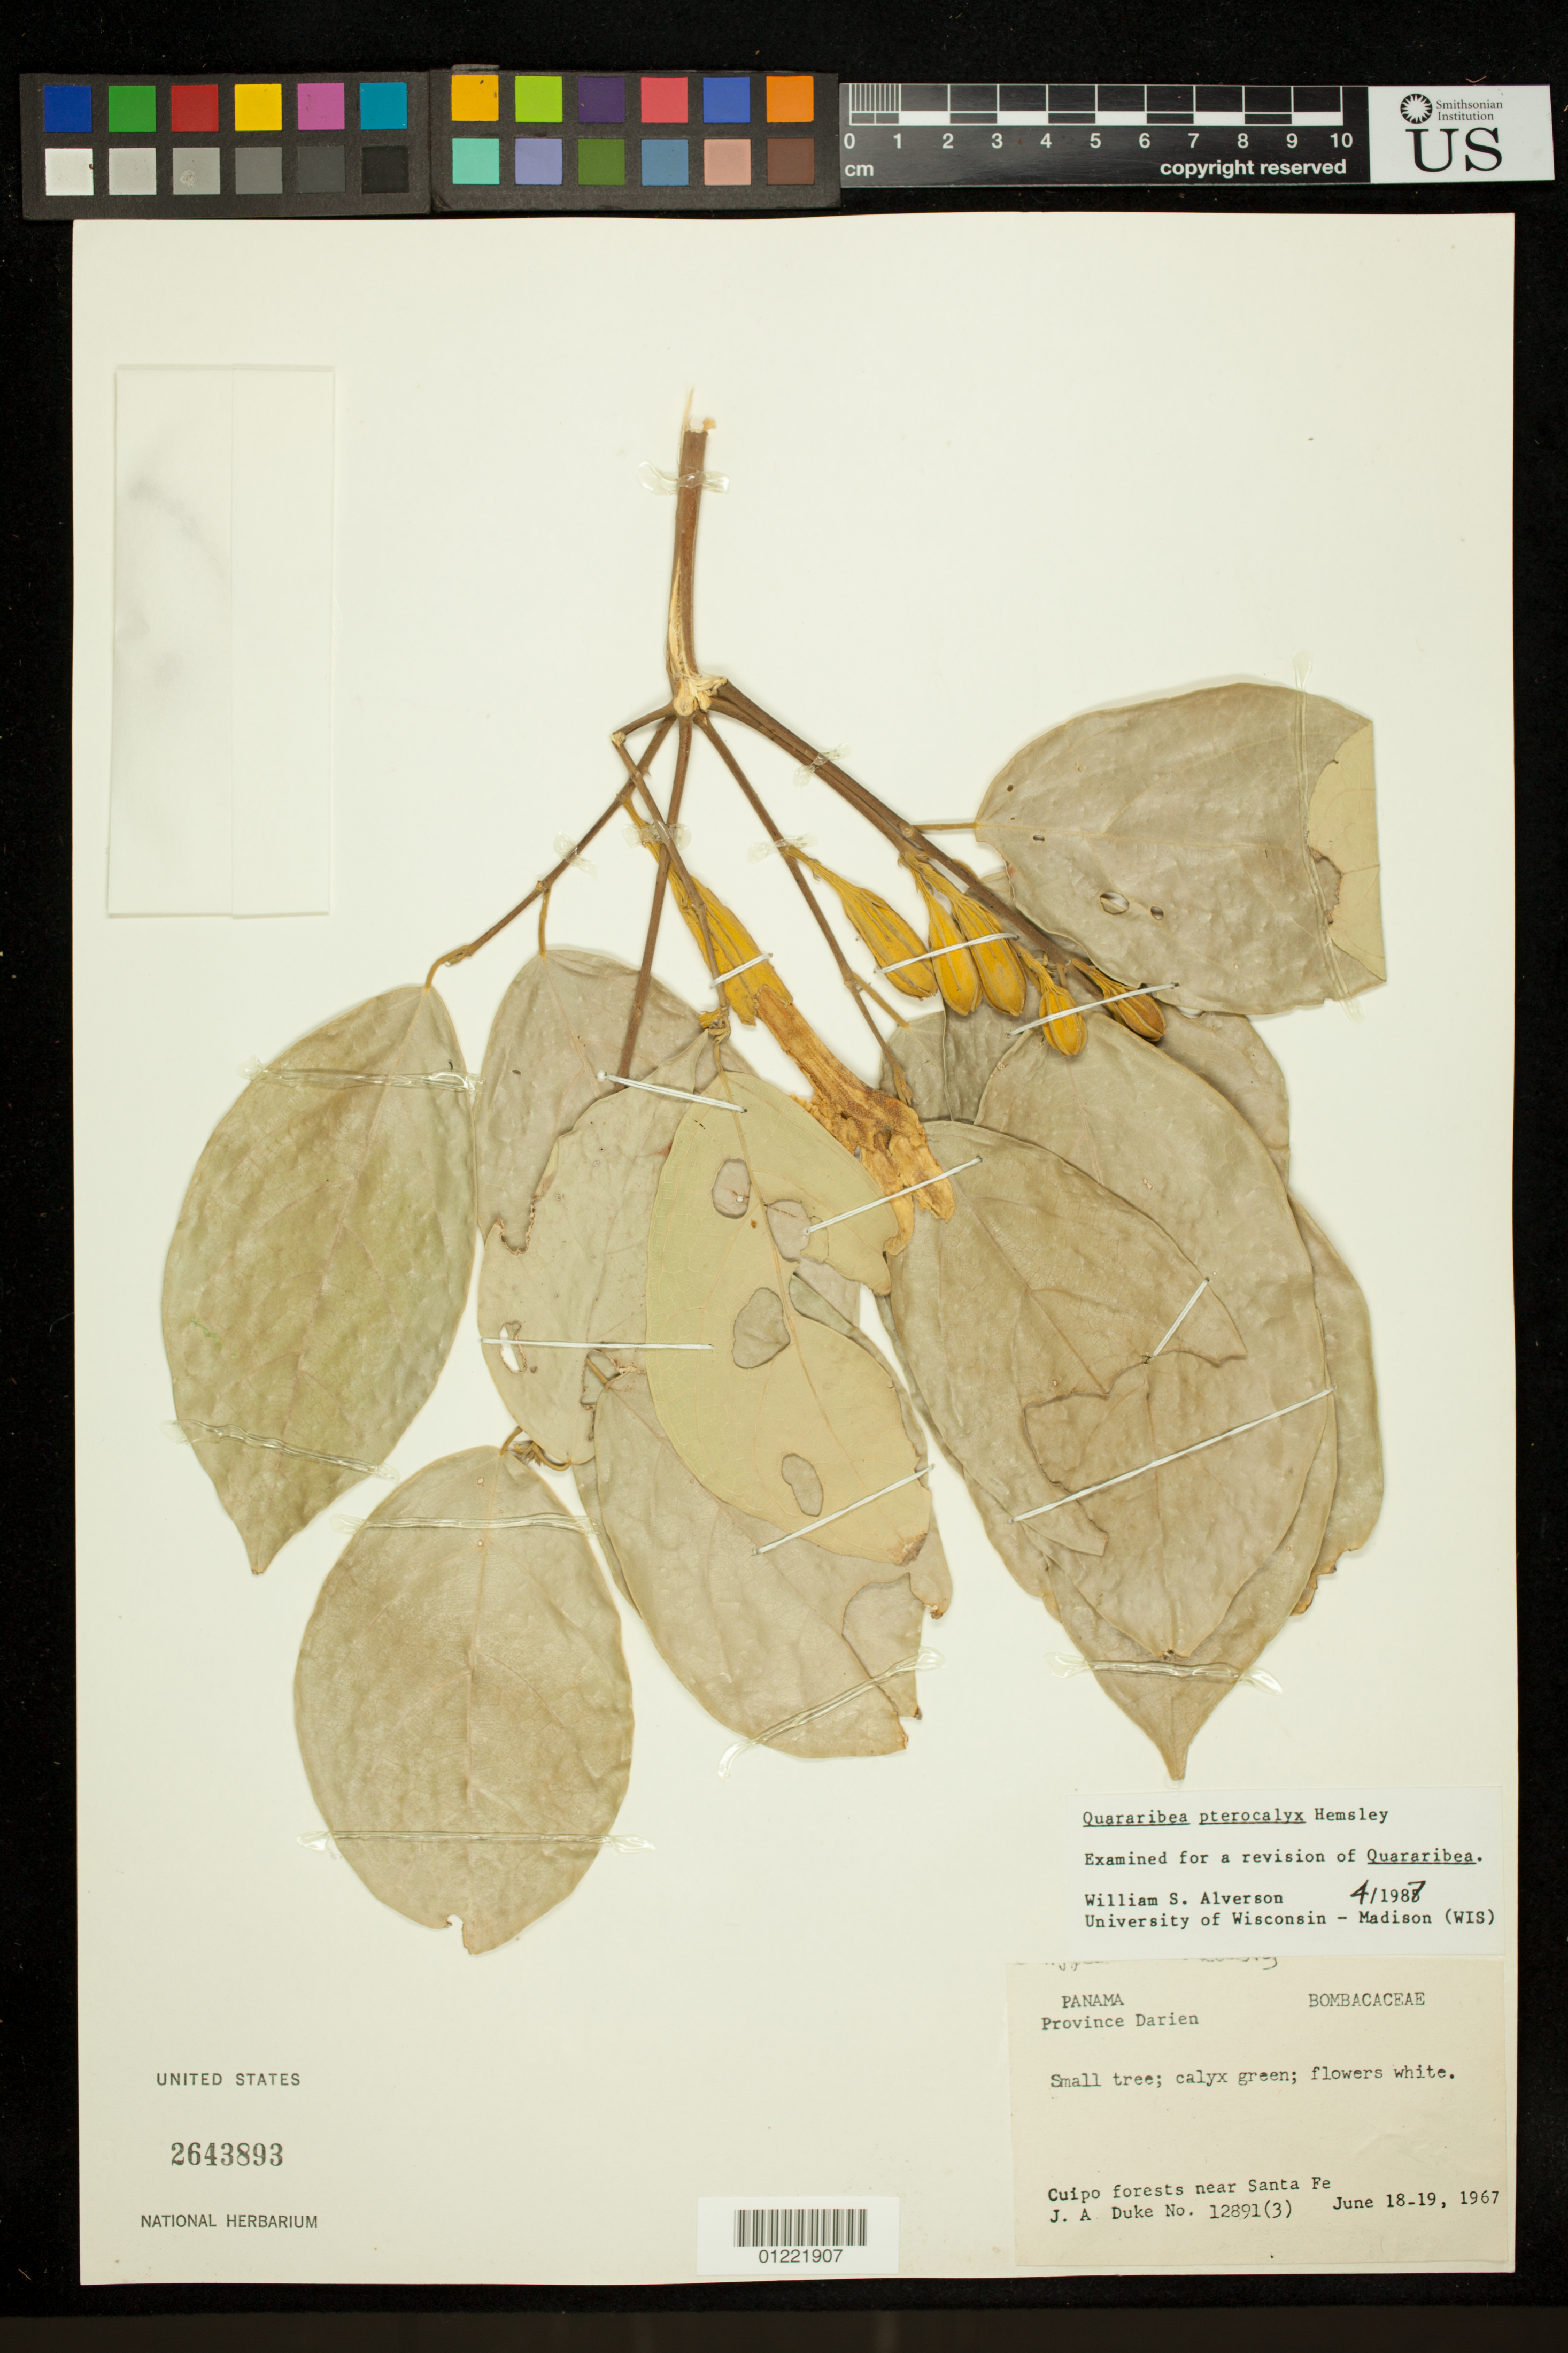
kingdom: Plantae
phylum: Tracheophyta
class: Magnoliopsida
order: Malvales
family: Malvaceae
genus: Quararibea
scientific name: Quararibea pterocalyx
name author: Hemsl.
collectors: J. A. Duke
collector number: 12891 (3)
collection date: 1967-06-18/1967-06-19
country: Panama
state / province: Darién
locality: Cuipo forests near Santa Fe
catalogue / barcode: US 2643893